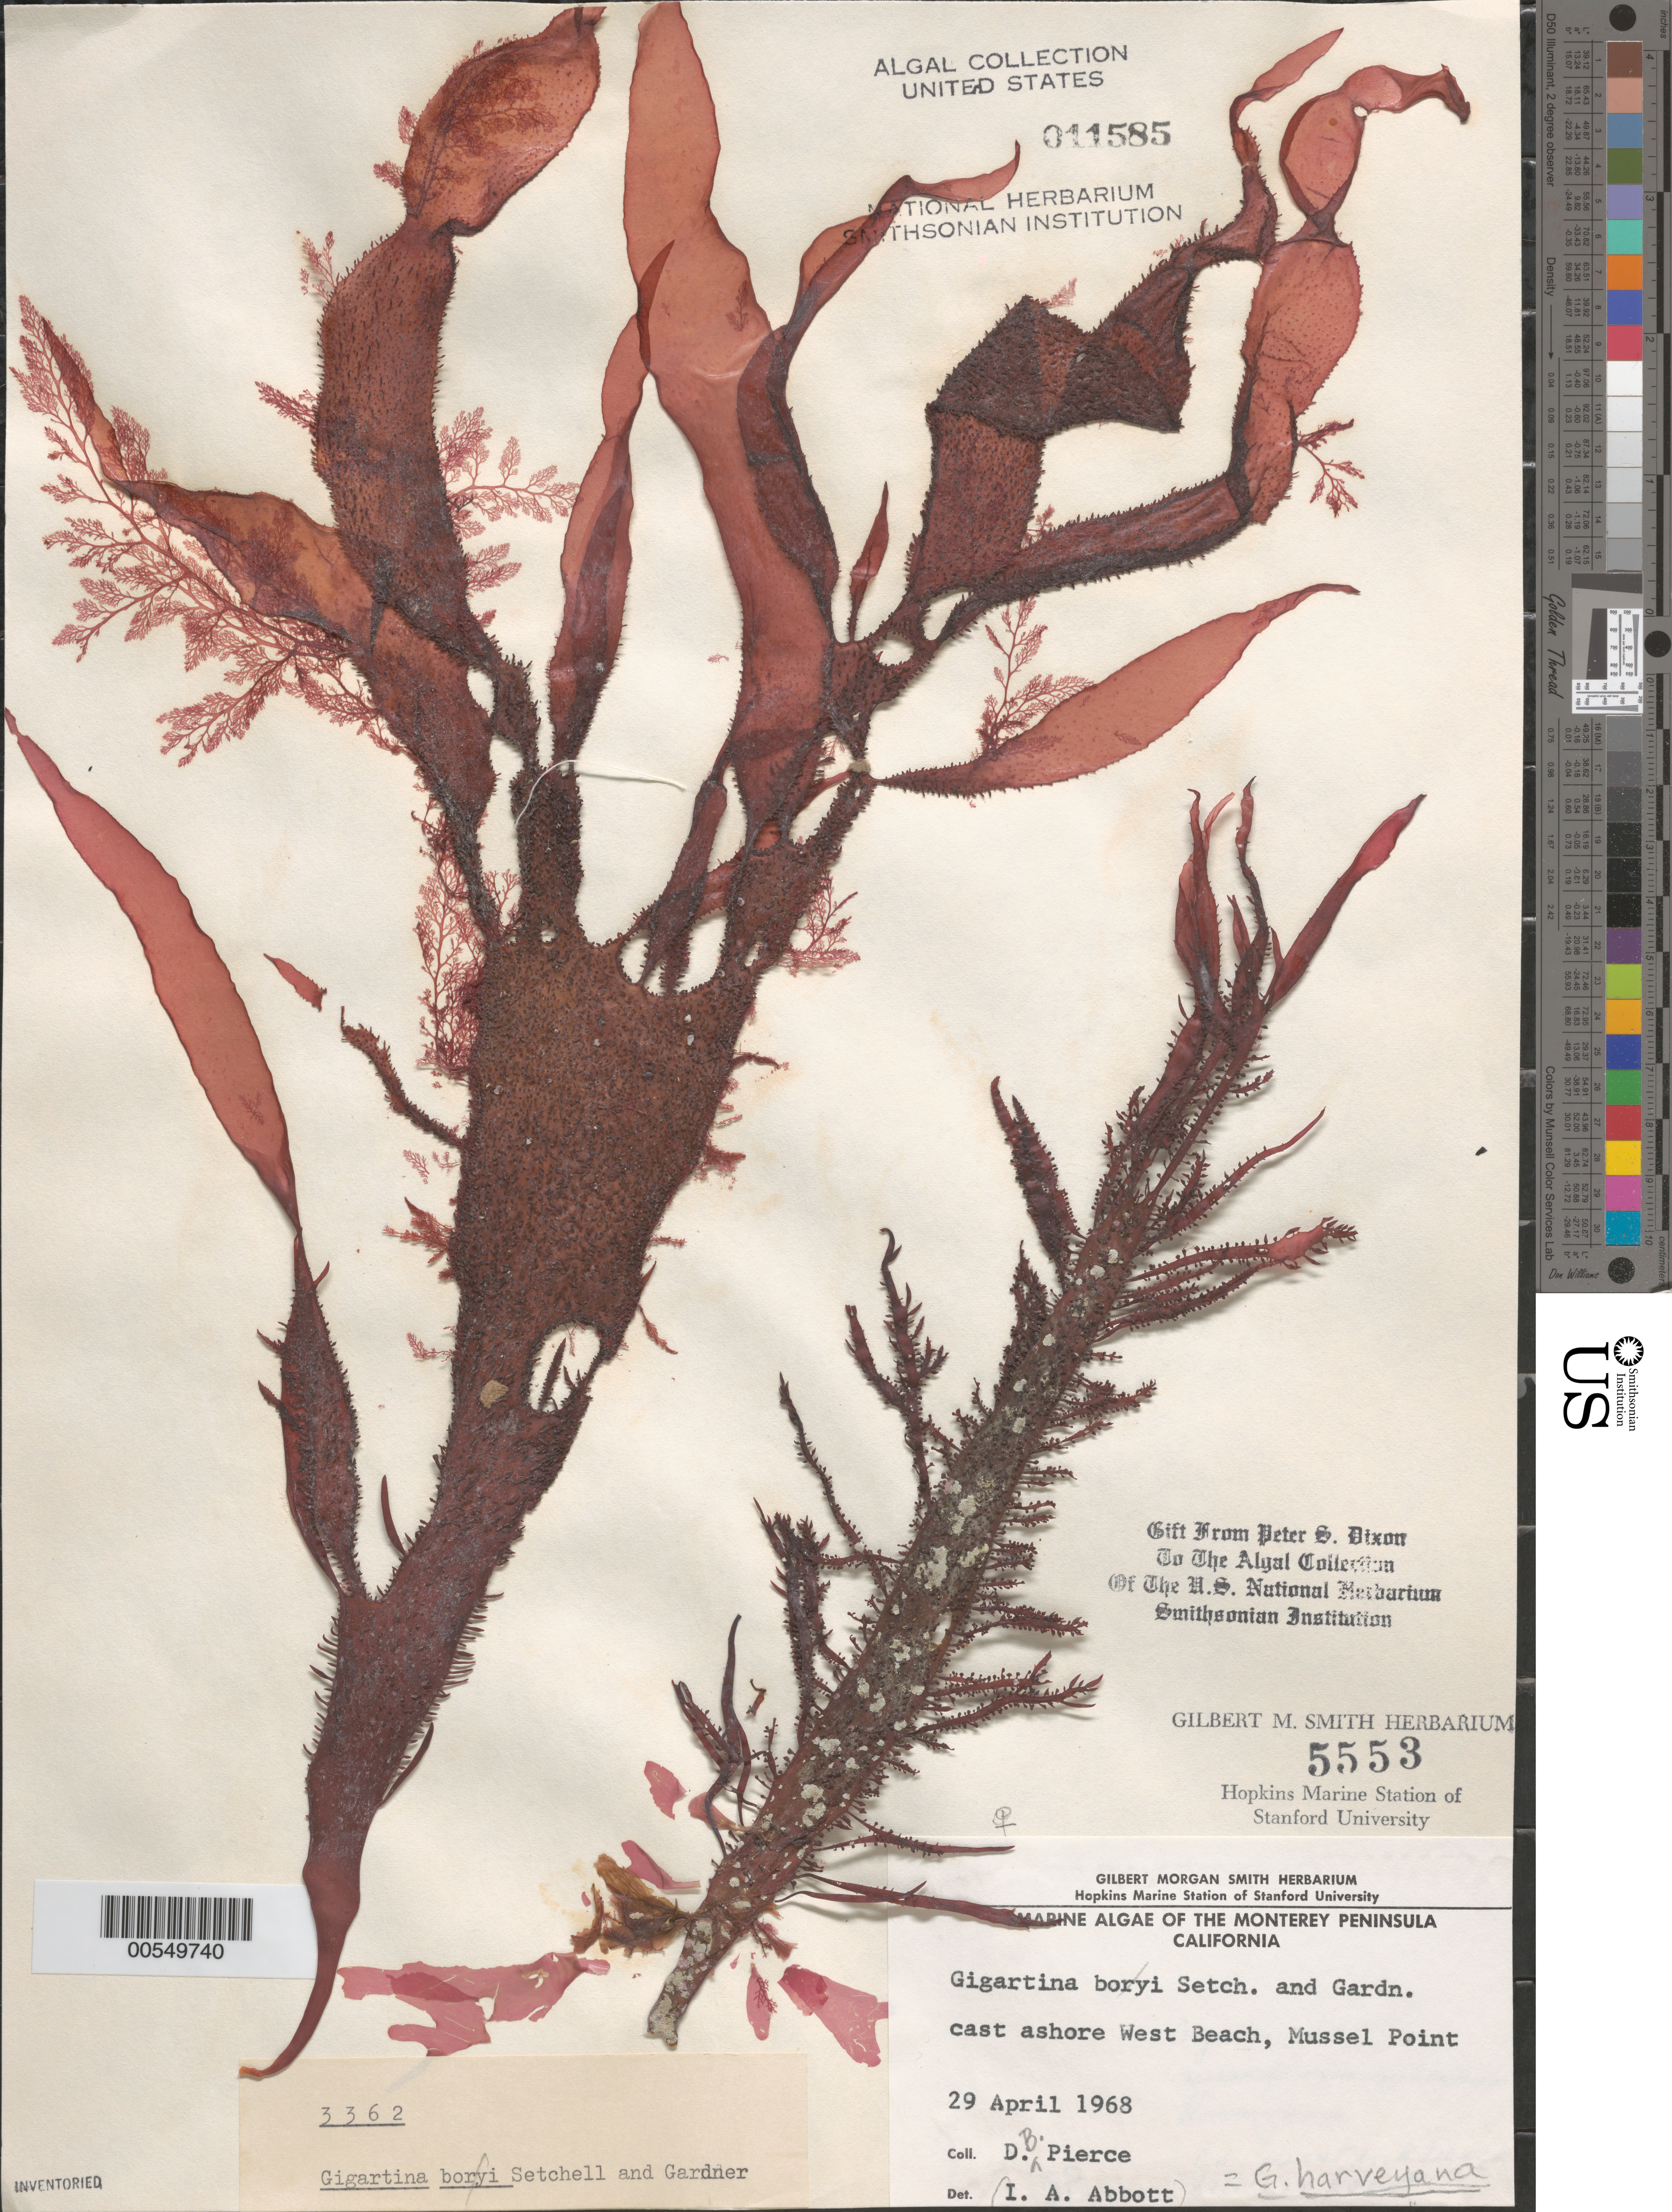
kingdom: Plantae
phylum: Rhodophyta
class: Florideophyceae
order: Gigartinales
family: Gigartinaceae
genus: Chondracanthus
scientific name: Chondracanthus harveyanus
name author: (Kütz.) Guiry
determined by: Algae name updating Project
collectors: D. Pierce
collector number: PSD 3362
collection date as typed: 29 Apr 1968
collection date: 1968-04-29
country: United States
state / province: California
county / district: Monterey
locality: West beach, Mussel Point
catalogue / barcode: US 11585